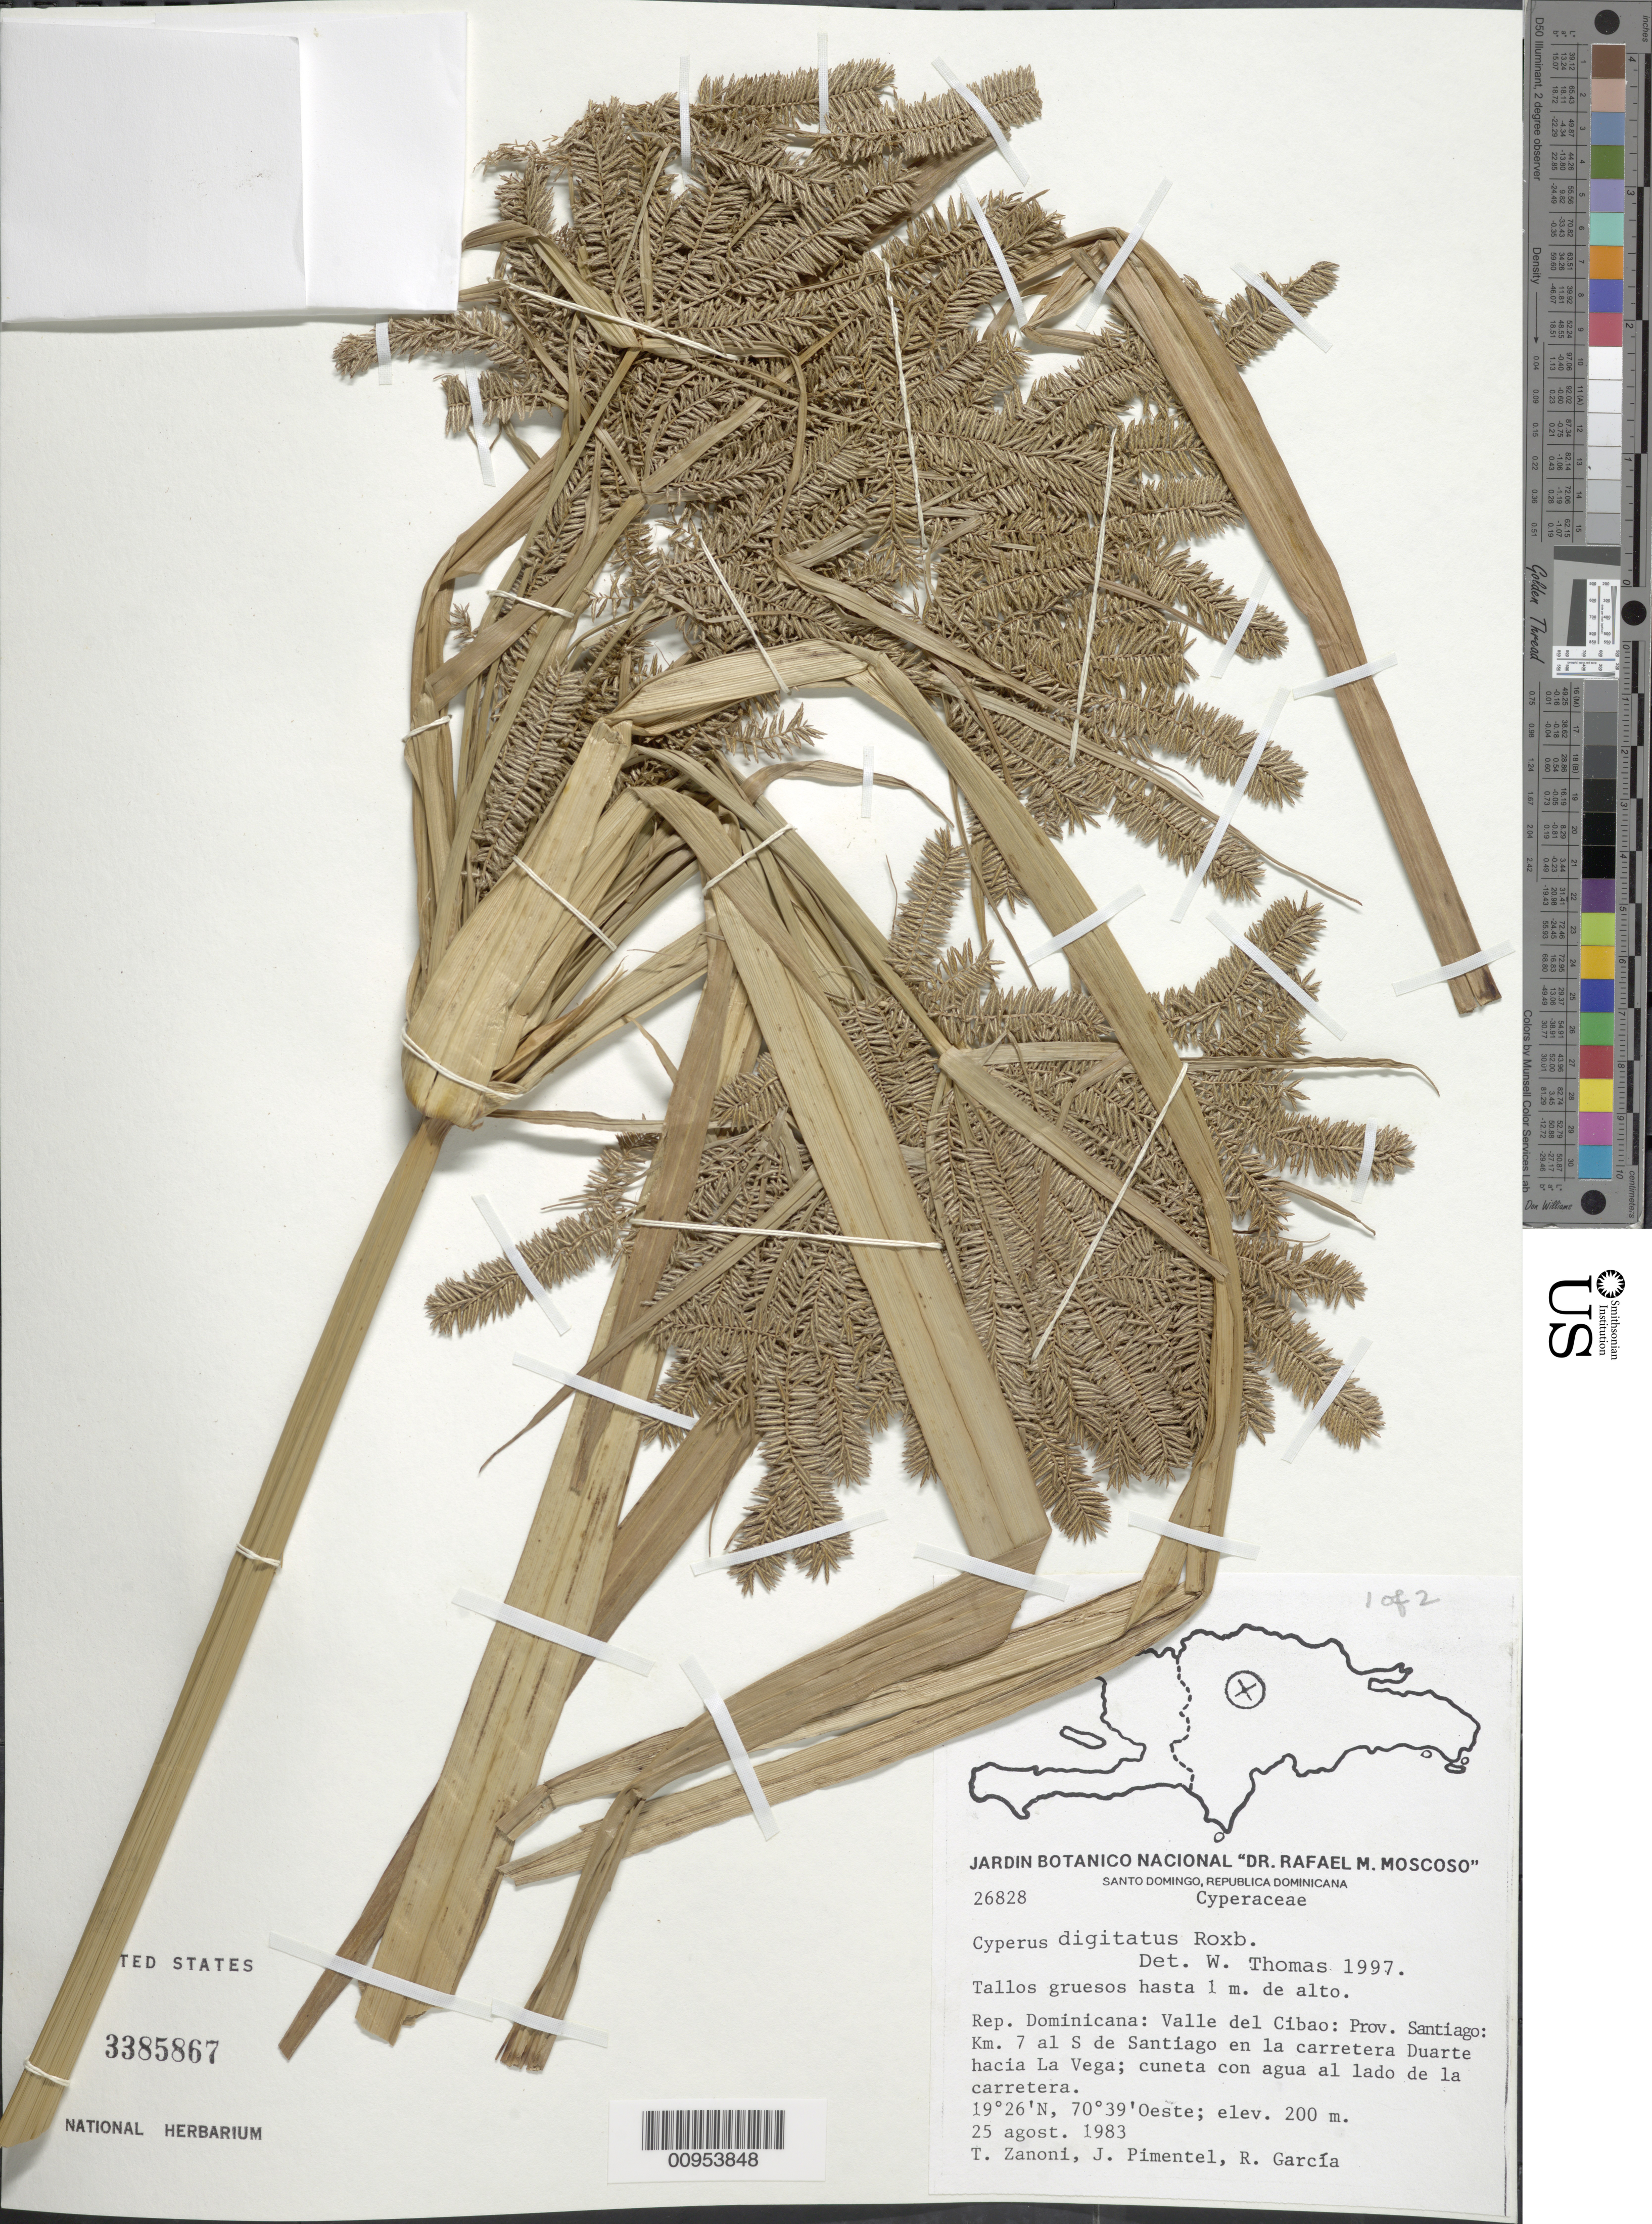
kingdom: Plantae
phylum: Tracheophyta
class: Liliopsida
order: Poales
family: Cyperaceae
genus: Cyperus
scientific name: Cyperus digitatus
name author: Roxb.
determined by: Thomas, W.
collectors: T. A. Zanoni, J. Pimentel & R. G. García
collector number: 26828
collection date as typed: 25 Aug 1983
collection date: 1983-08-25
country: Dominican Republic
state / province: Santiago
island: Hispaniola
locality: Valle del Cibao, km. 7 al S de Santiago en la carretera Duarte hacia La Vega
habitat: Cuneta con agua al lado de la carretera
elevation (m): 200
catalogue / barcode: US 3385867